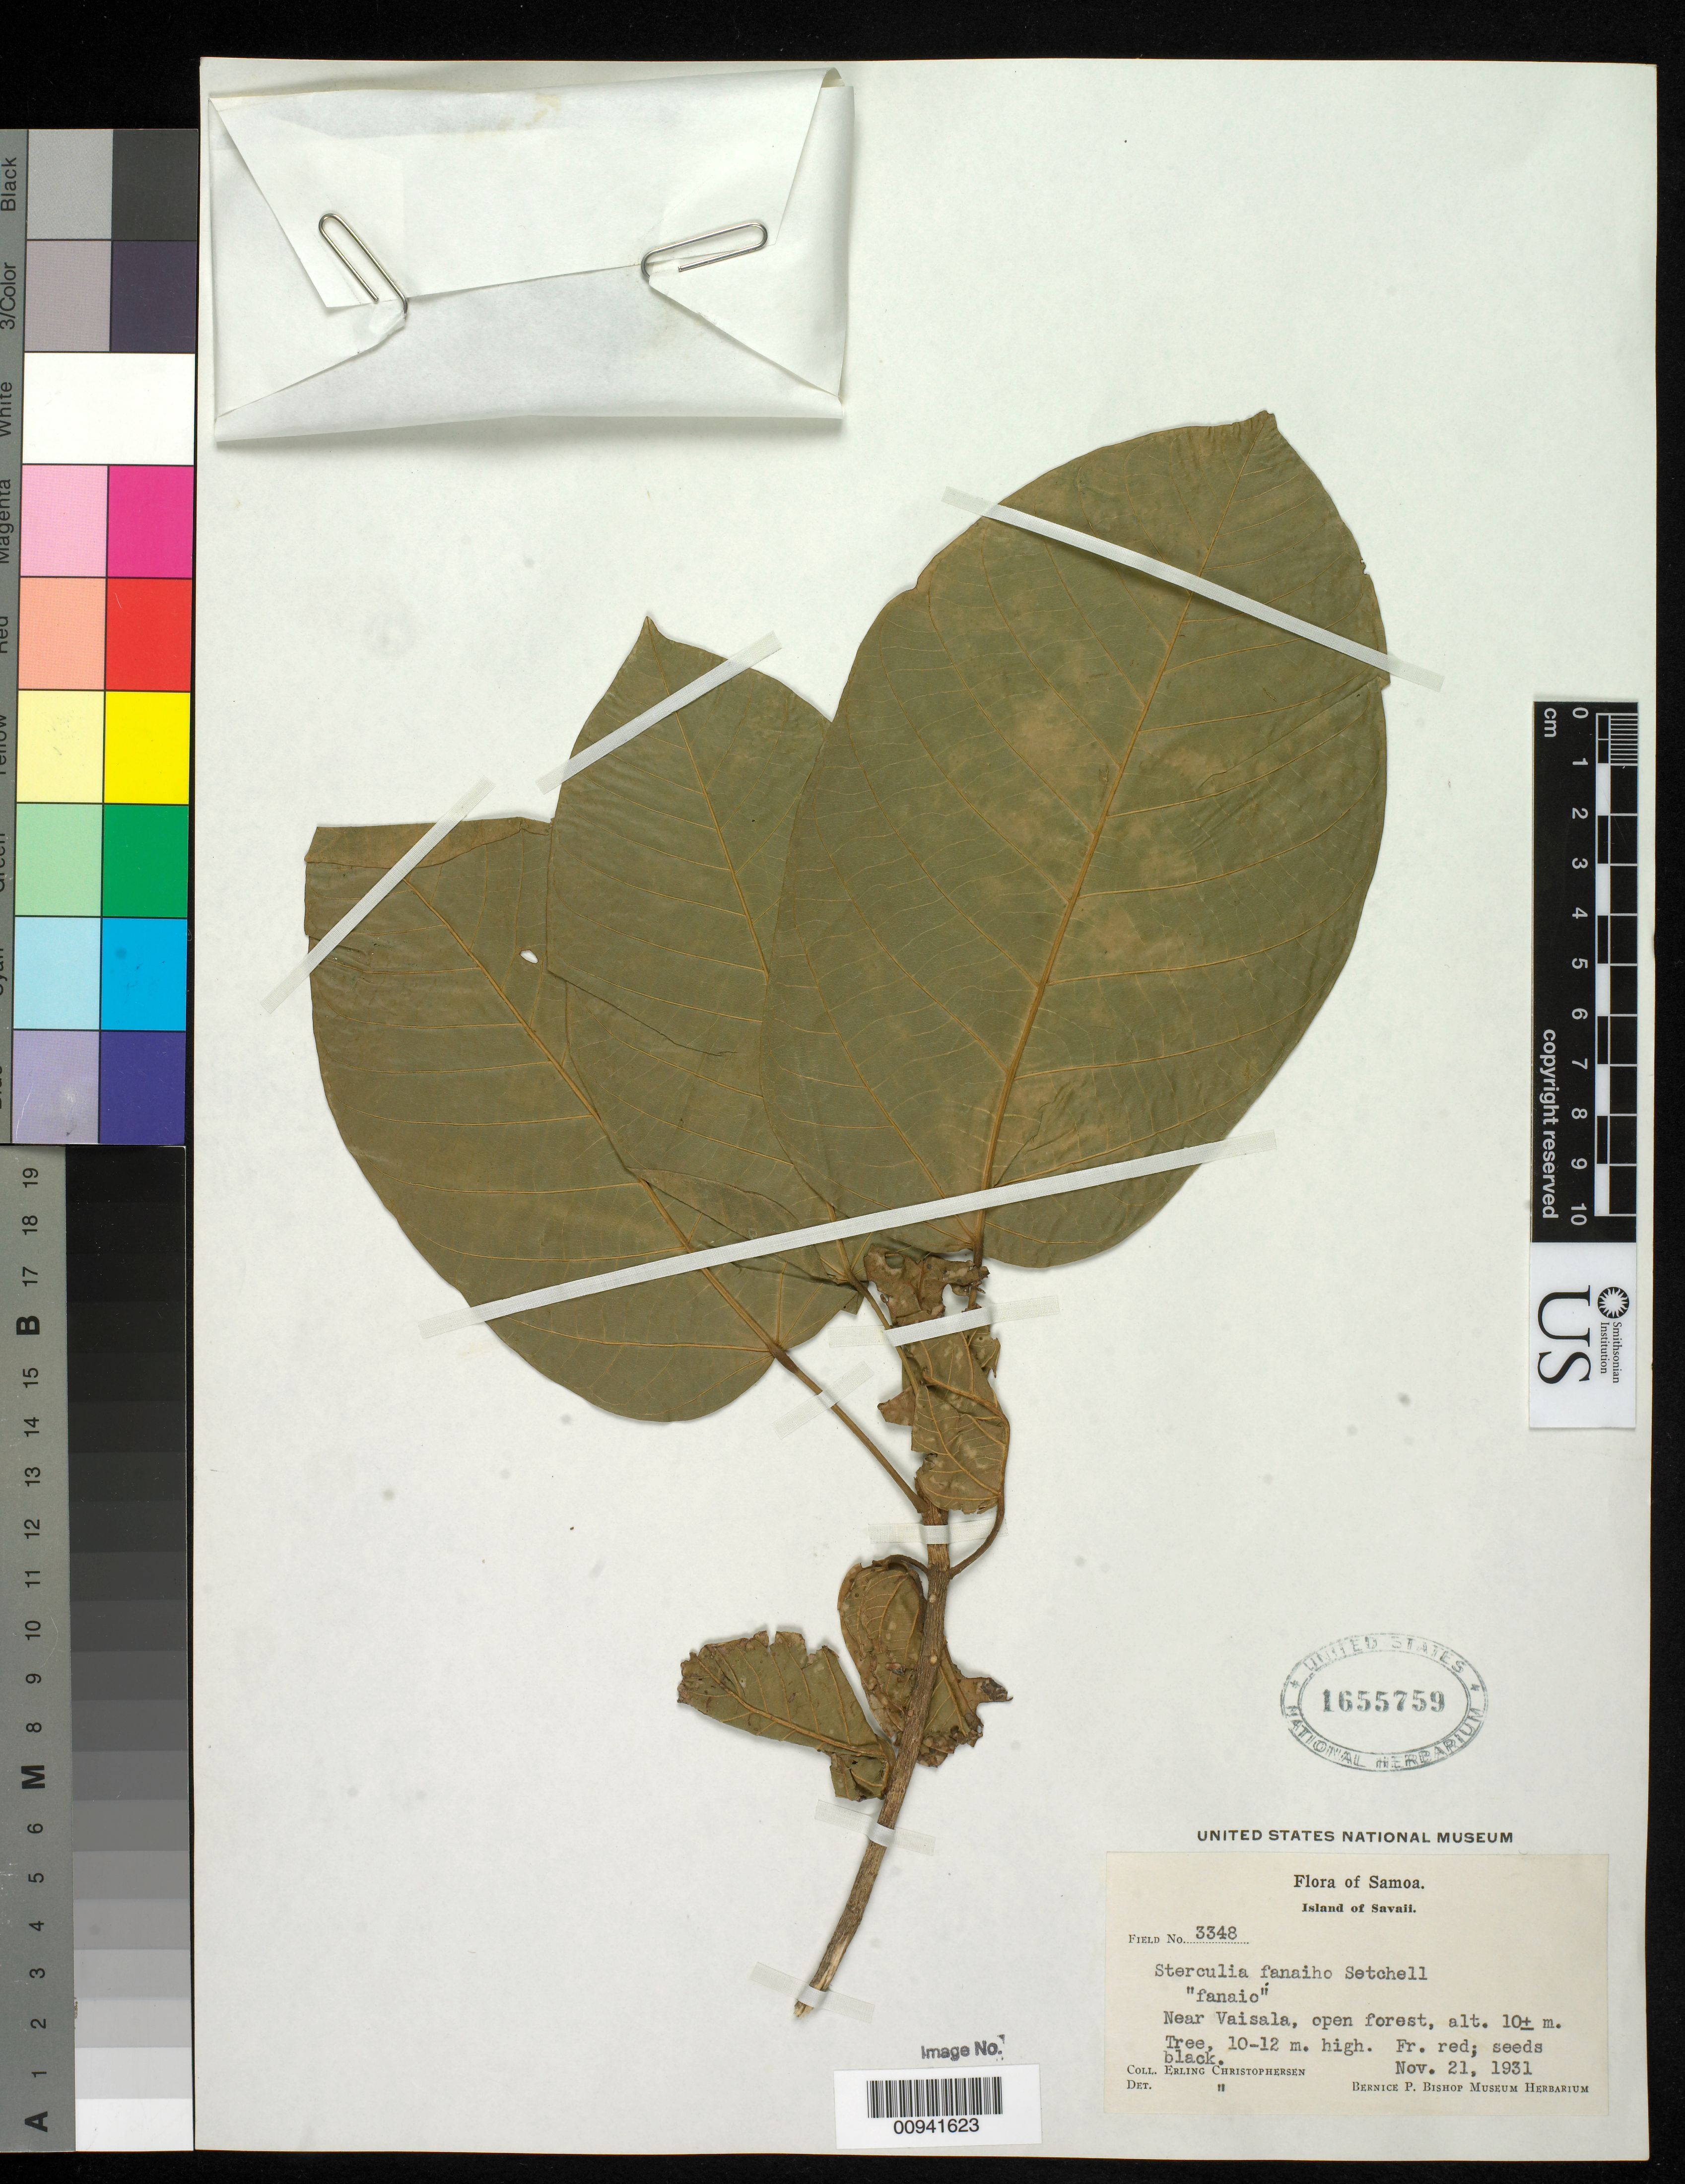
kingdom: Plantae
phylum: Tracheophyta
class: Magnoliopsida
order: Malvales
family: Malvaceae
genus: Sterculia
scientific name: Sterculia fanaiho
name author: Setch.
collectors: E. Christophersen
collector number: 3348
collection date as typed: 21 Nov 1931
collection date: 1931-11-21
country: Samoa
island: Savai'i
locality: Near Vaisala, open forest.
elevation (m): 10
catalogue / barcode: US 1655759